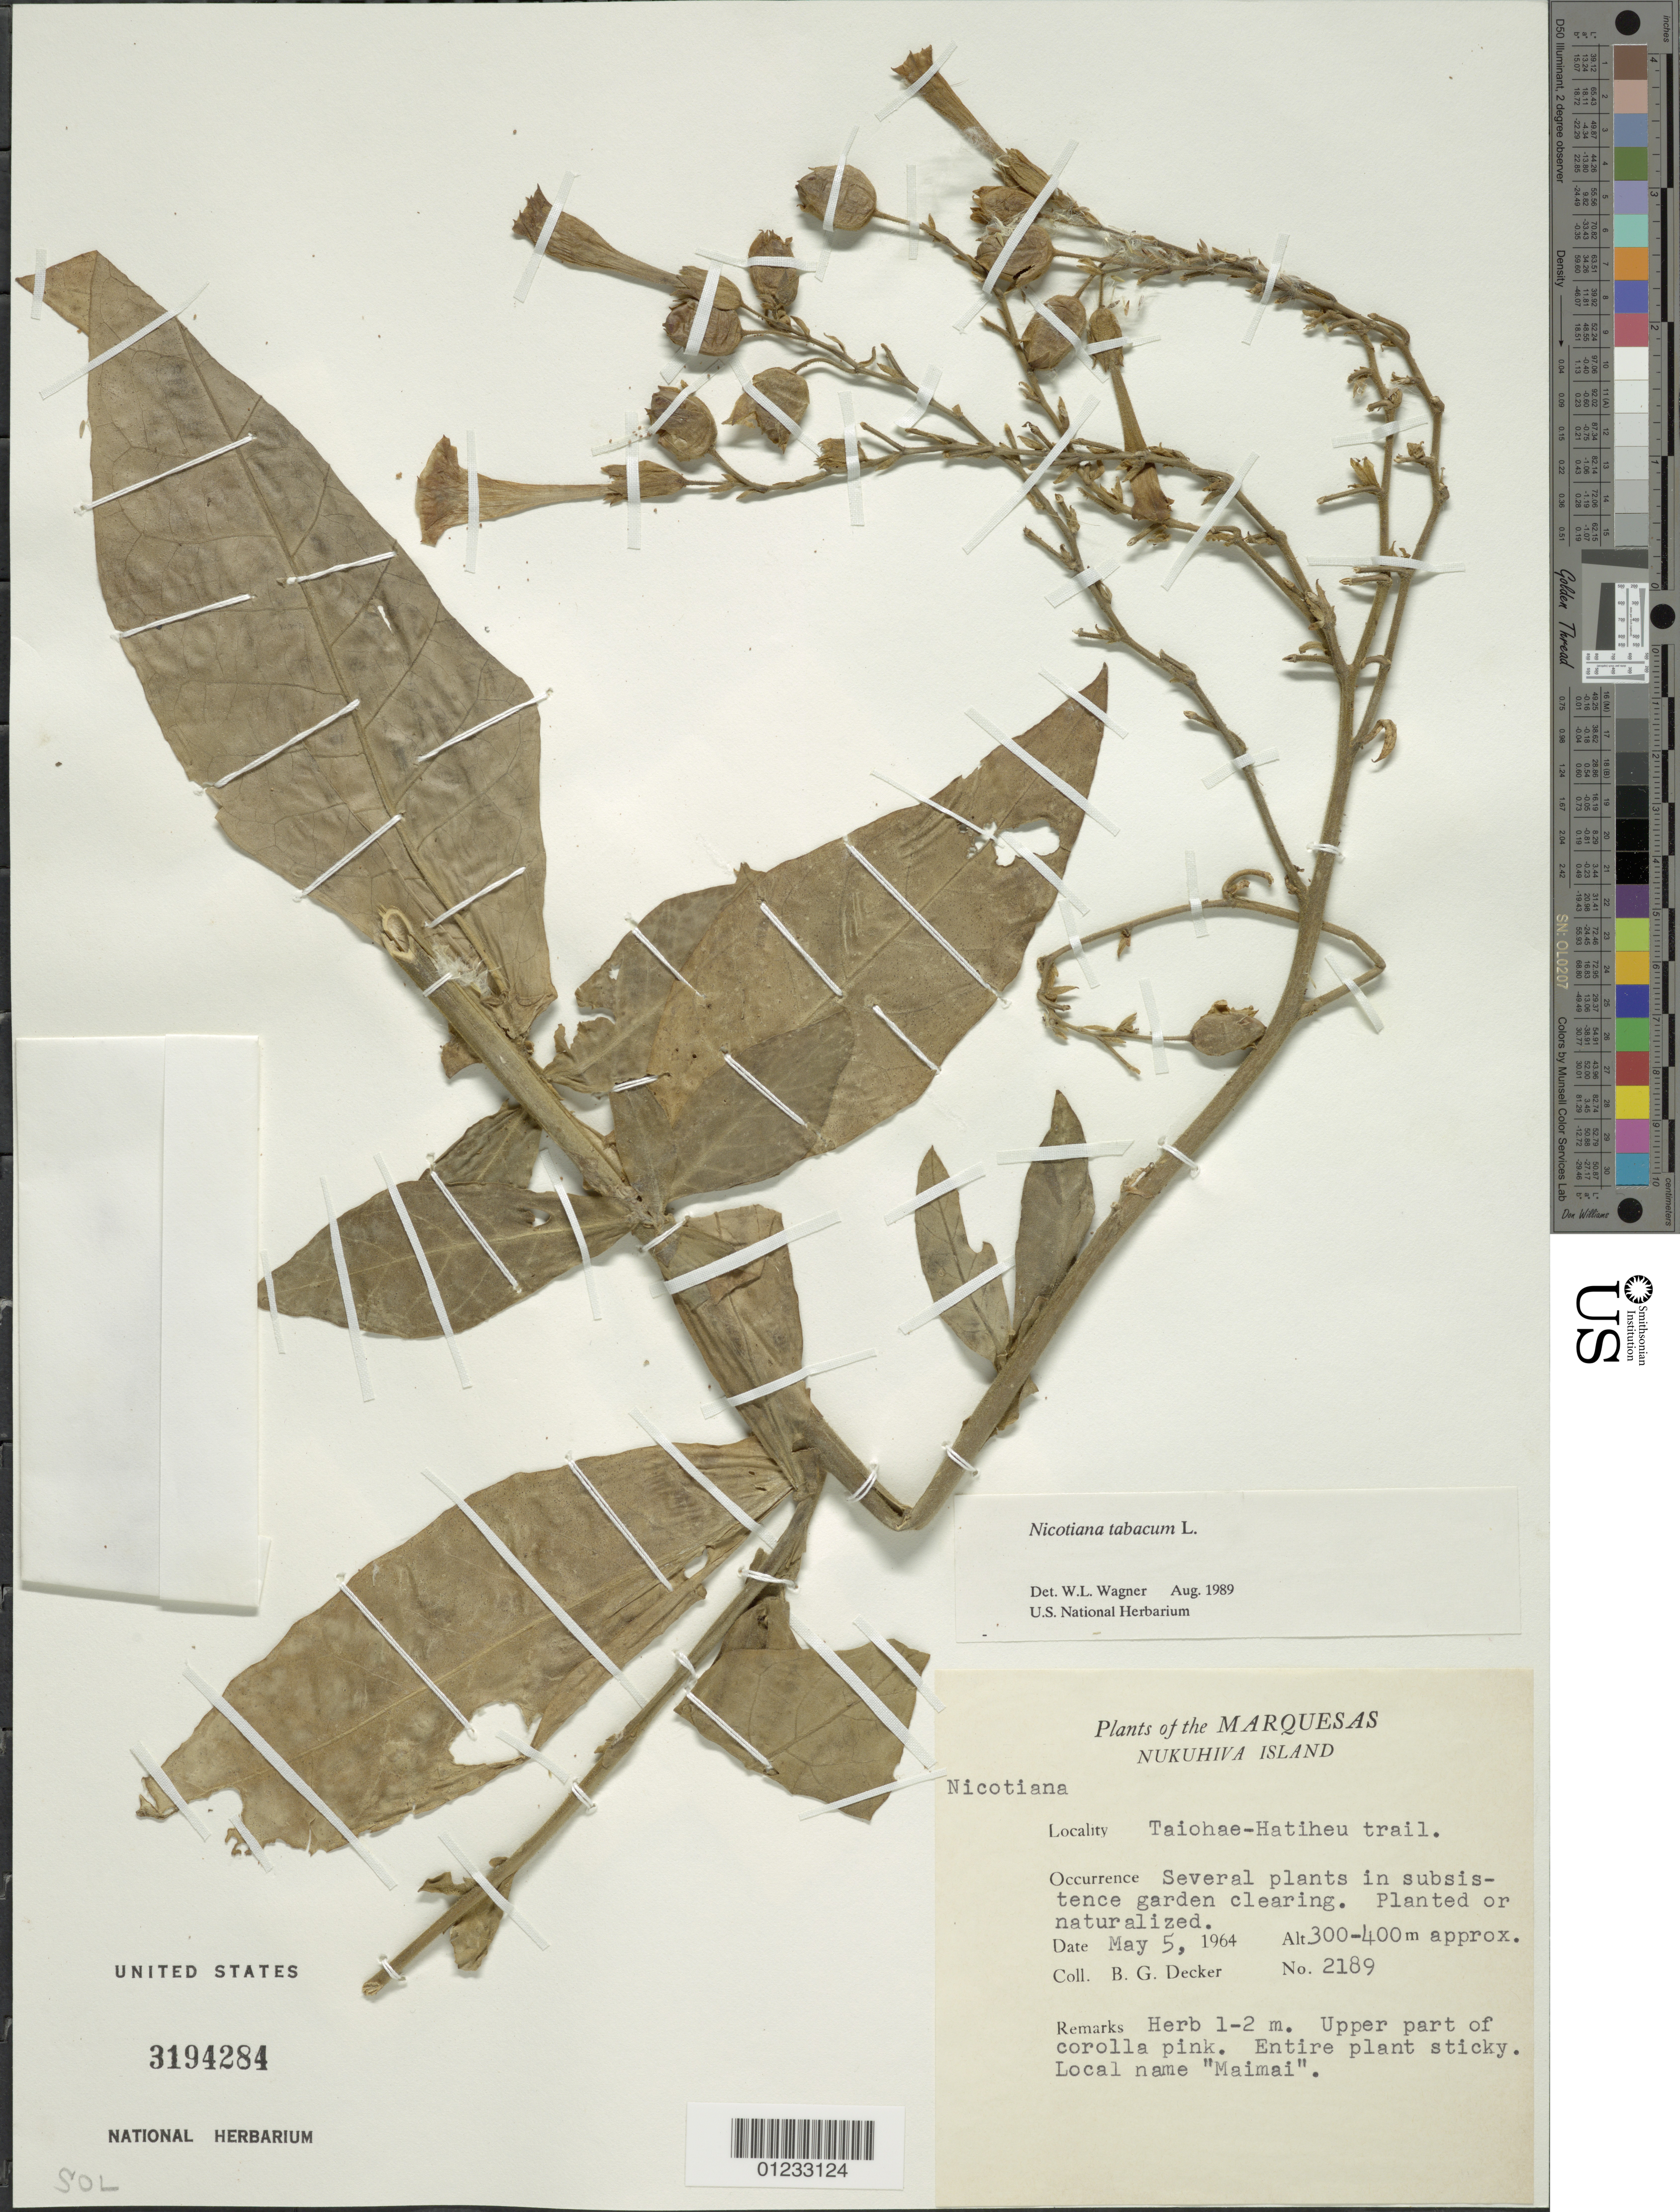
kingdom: Plantae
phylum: Tracheophyta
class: Magnoliopsida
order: Solanales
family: Solanaceae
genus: Nicotiana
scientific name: Nicotiana tabacum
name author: L.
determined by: Wagner, W. L., (BOT), Smithsonian Institution - National Museum of Natural History (UNITED STATES)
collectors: B. G. Decker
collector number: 2189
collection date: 1964-05-05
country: French Polynesia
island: Nuku Hiva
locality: Taiohae-Hatiheu Trail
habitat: Several plants in subsistence garden clearing. Planted or naturalized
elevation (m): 300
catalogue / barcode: US 3194284